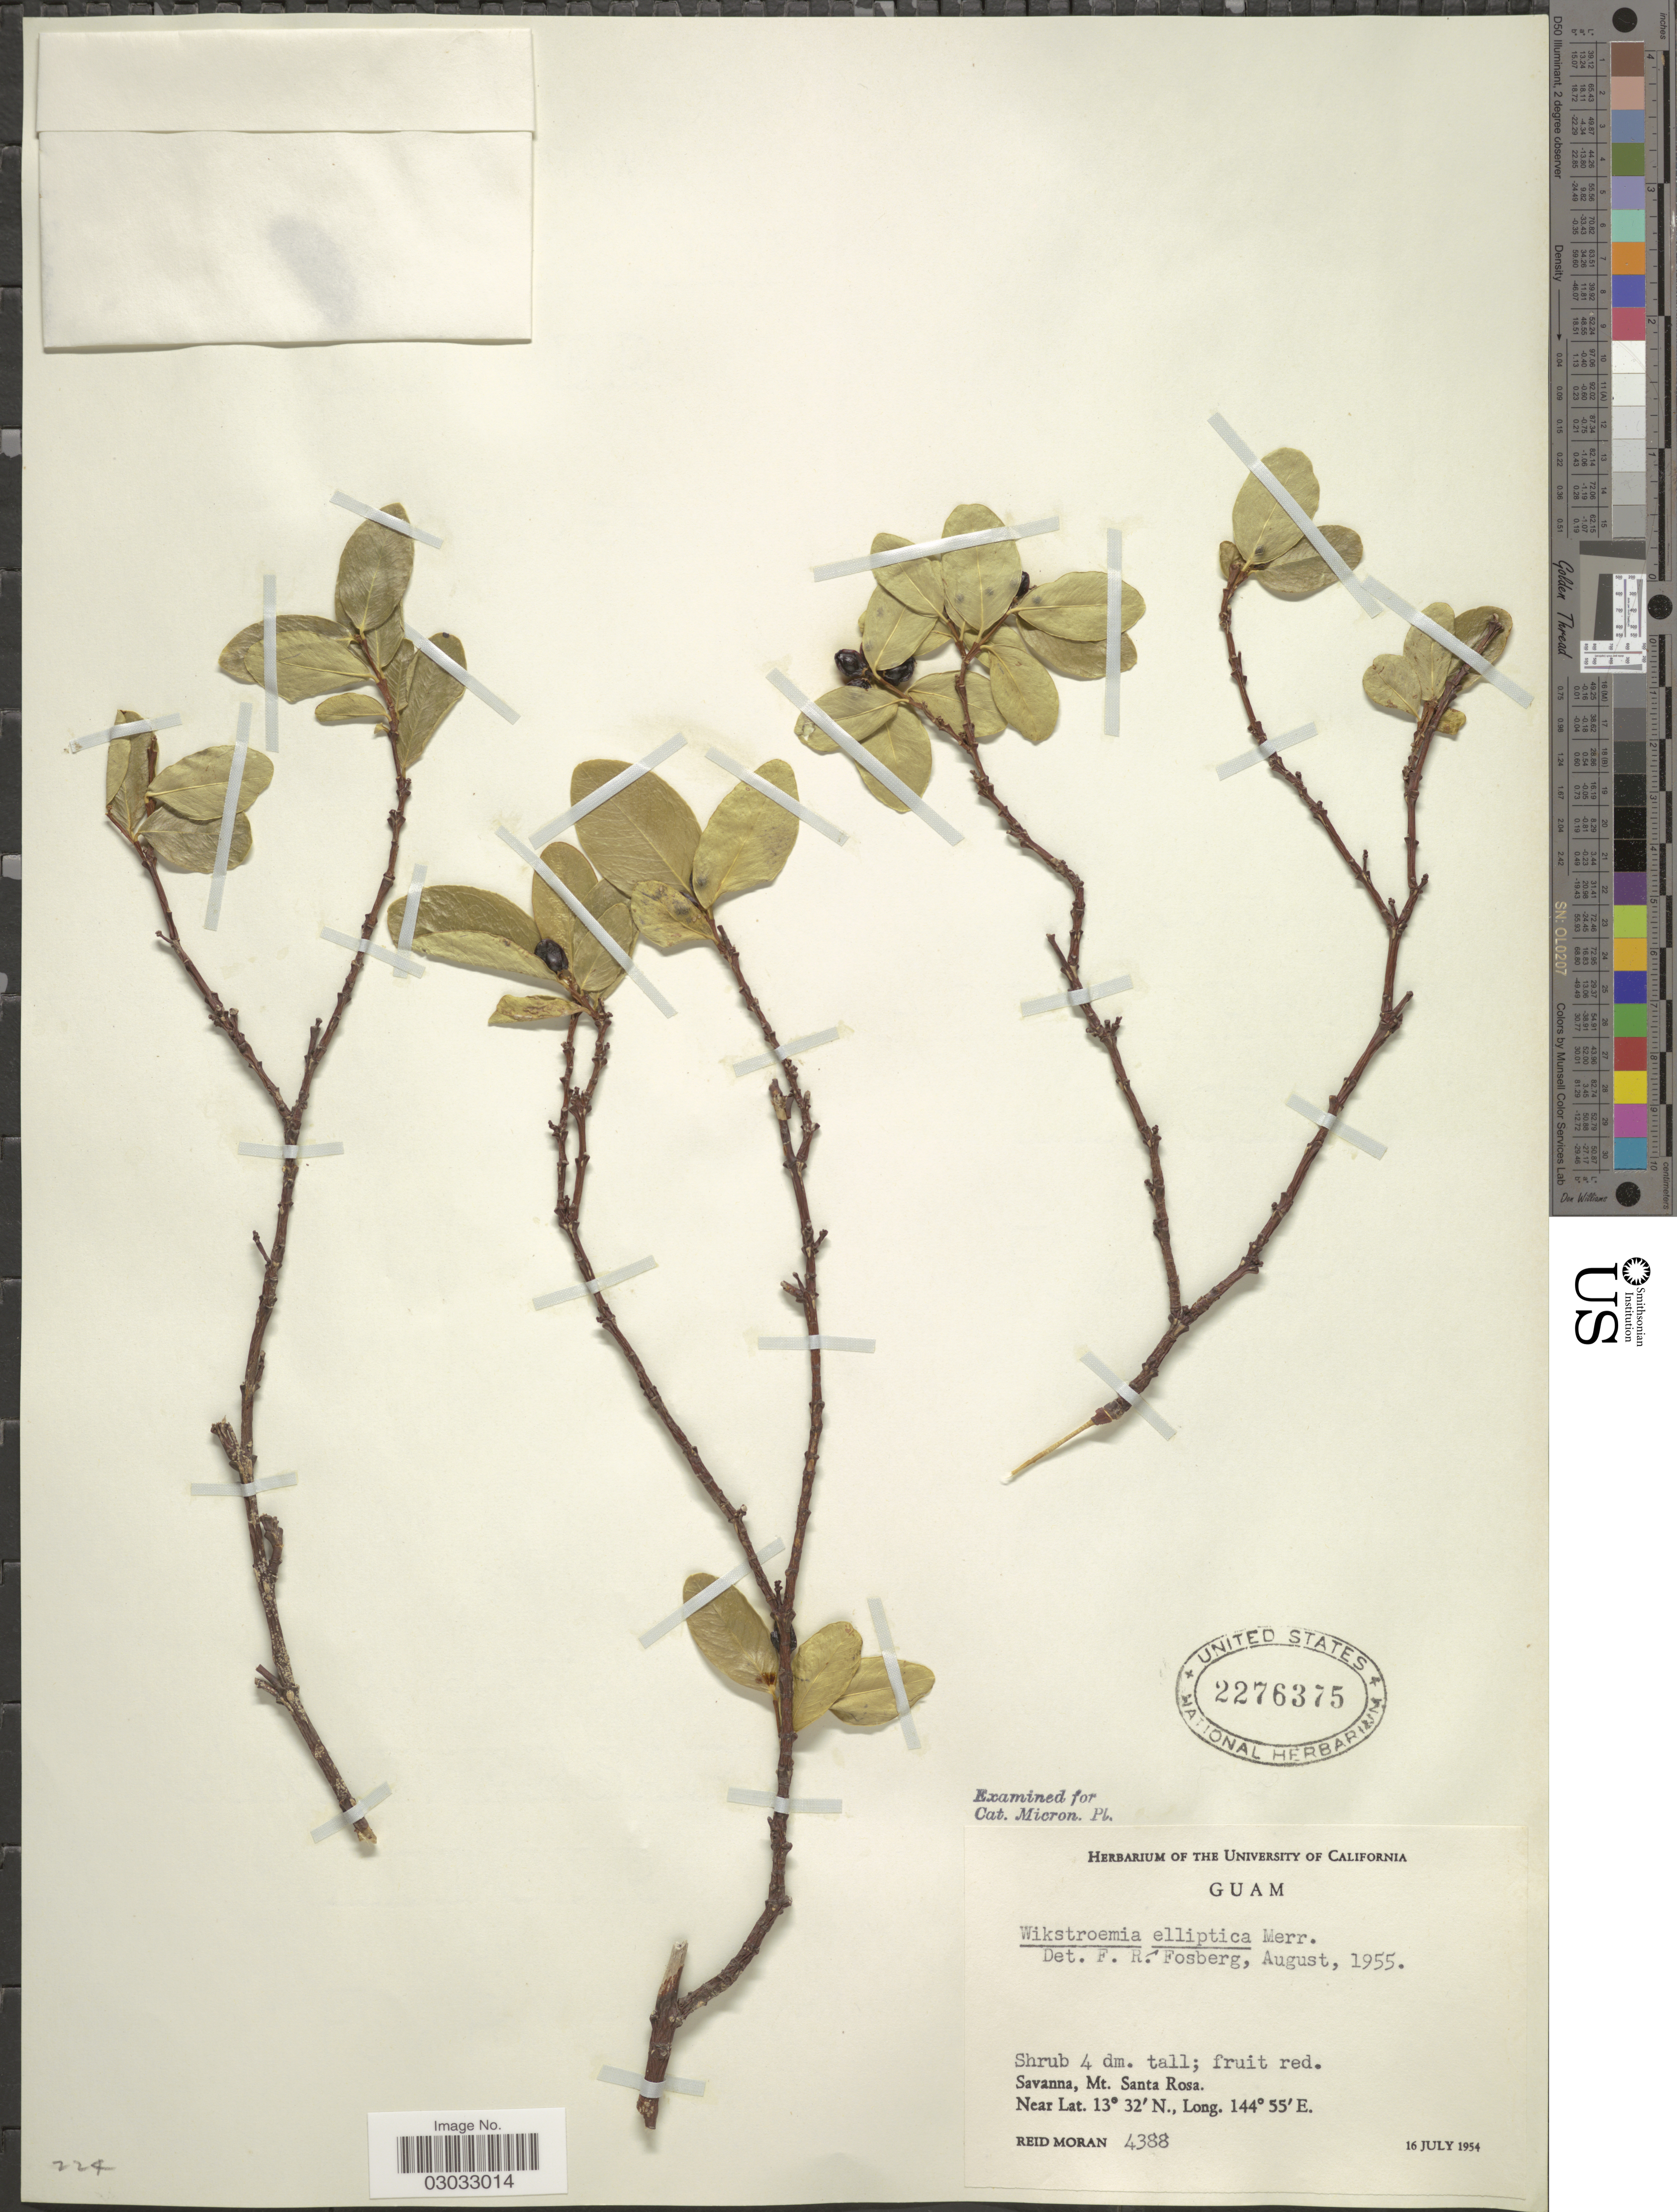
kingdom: Plantae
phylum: Tracheophyta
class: Magnoliopsida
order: Malvales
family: Thymelaeaceae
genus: Wikstroemia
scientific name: Wikstroemia elliptica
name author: Merr.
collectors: R. Moran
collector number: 4388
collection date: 1954-07-16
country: Guam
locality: Savanna, Mt. Santa Rosa.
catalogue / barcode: US 2276375